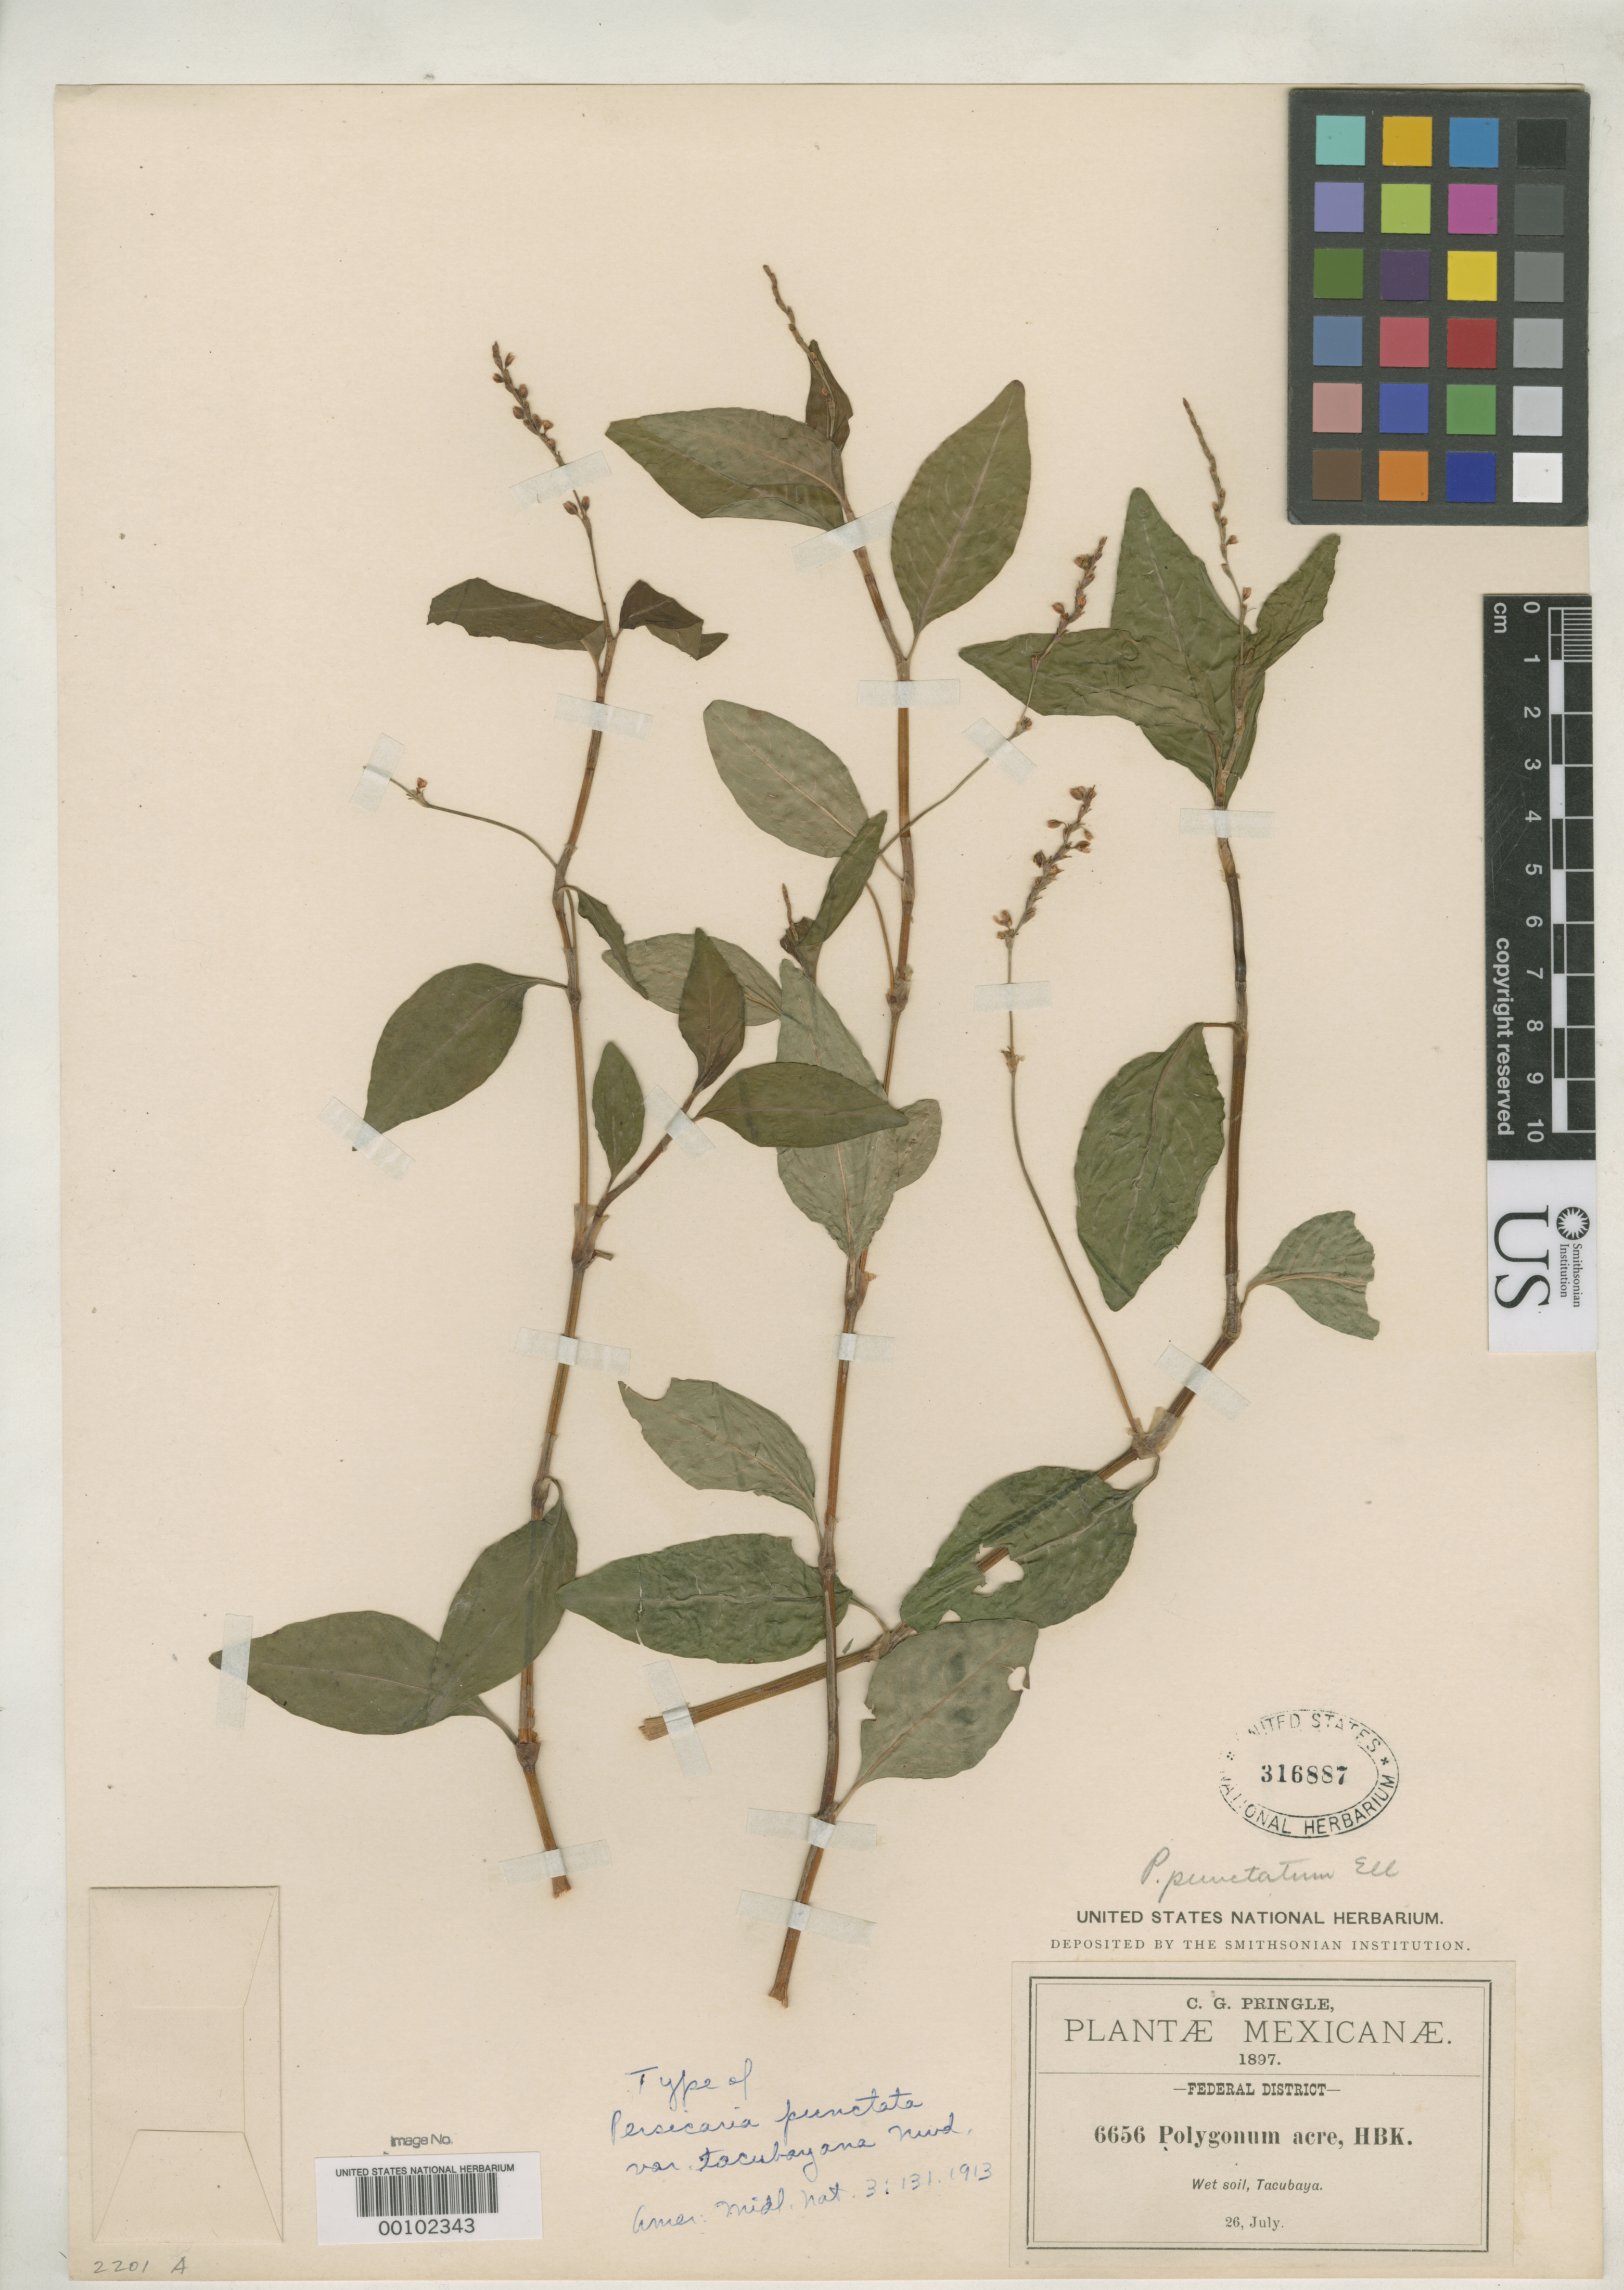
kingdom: Plantae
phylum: Tracheophyta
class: Magnoliopsida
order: Caryophyllales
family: Polygonaceae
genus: Persicaria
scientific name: Persicaria punctata var. tacubayana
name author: Nieuwl.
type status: Holotype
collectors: C. G. Pringle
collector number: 6656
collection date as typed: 26 Jul 1897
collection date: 1897-07-26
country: Mexico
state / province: Distrito Federal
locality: Tacubaya.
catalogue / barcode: US 316887